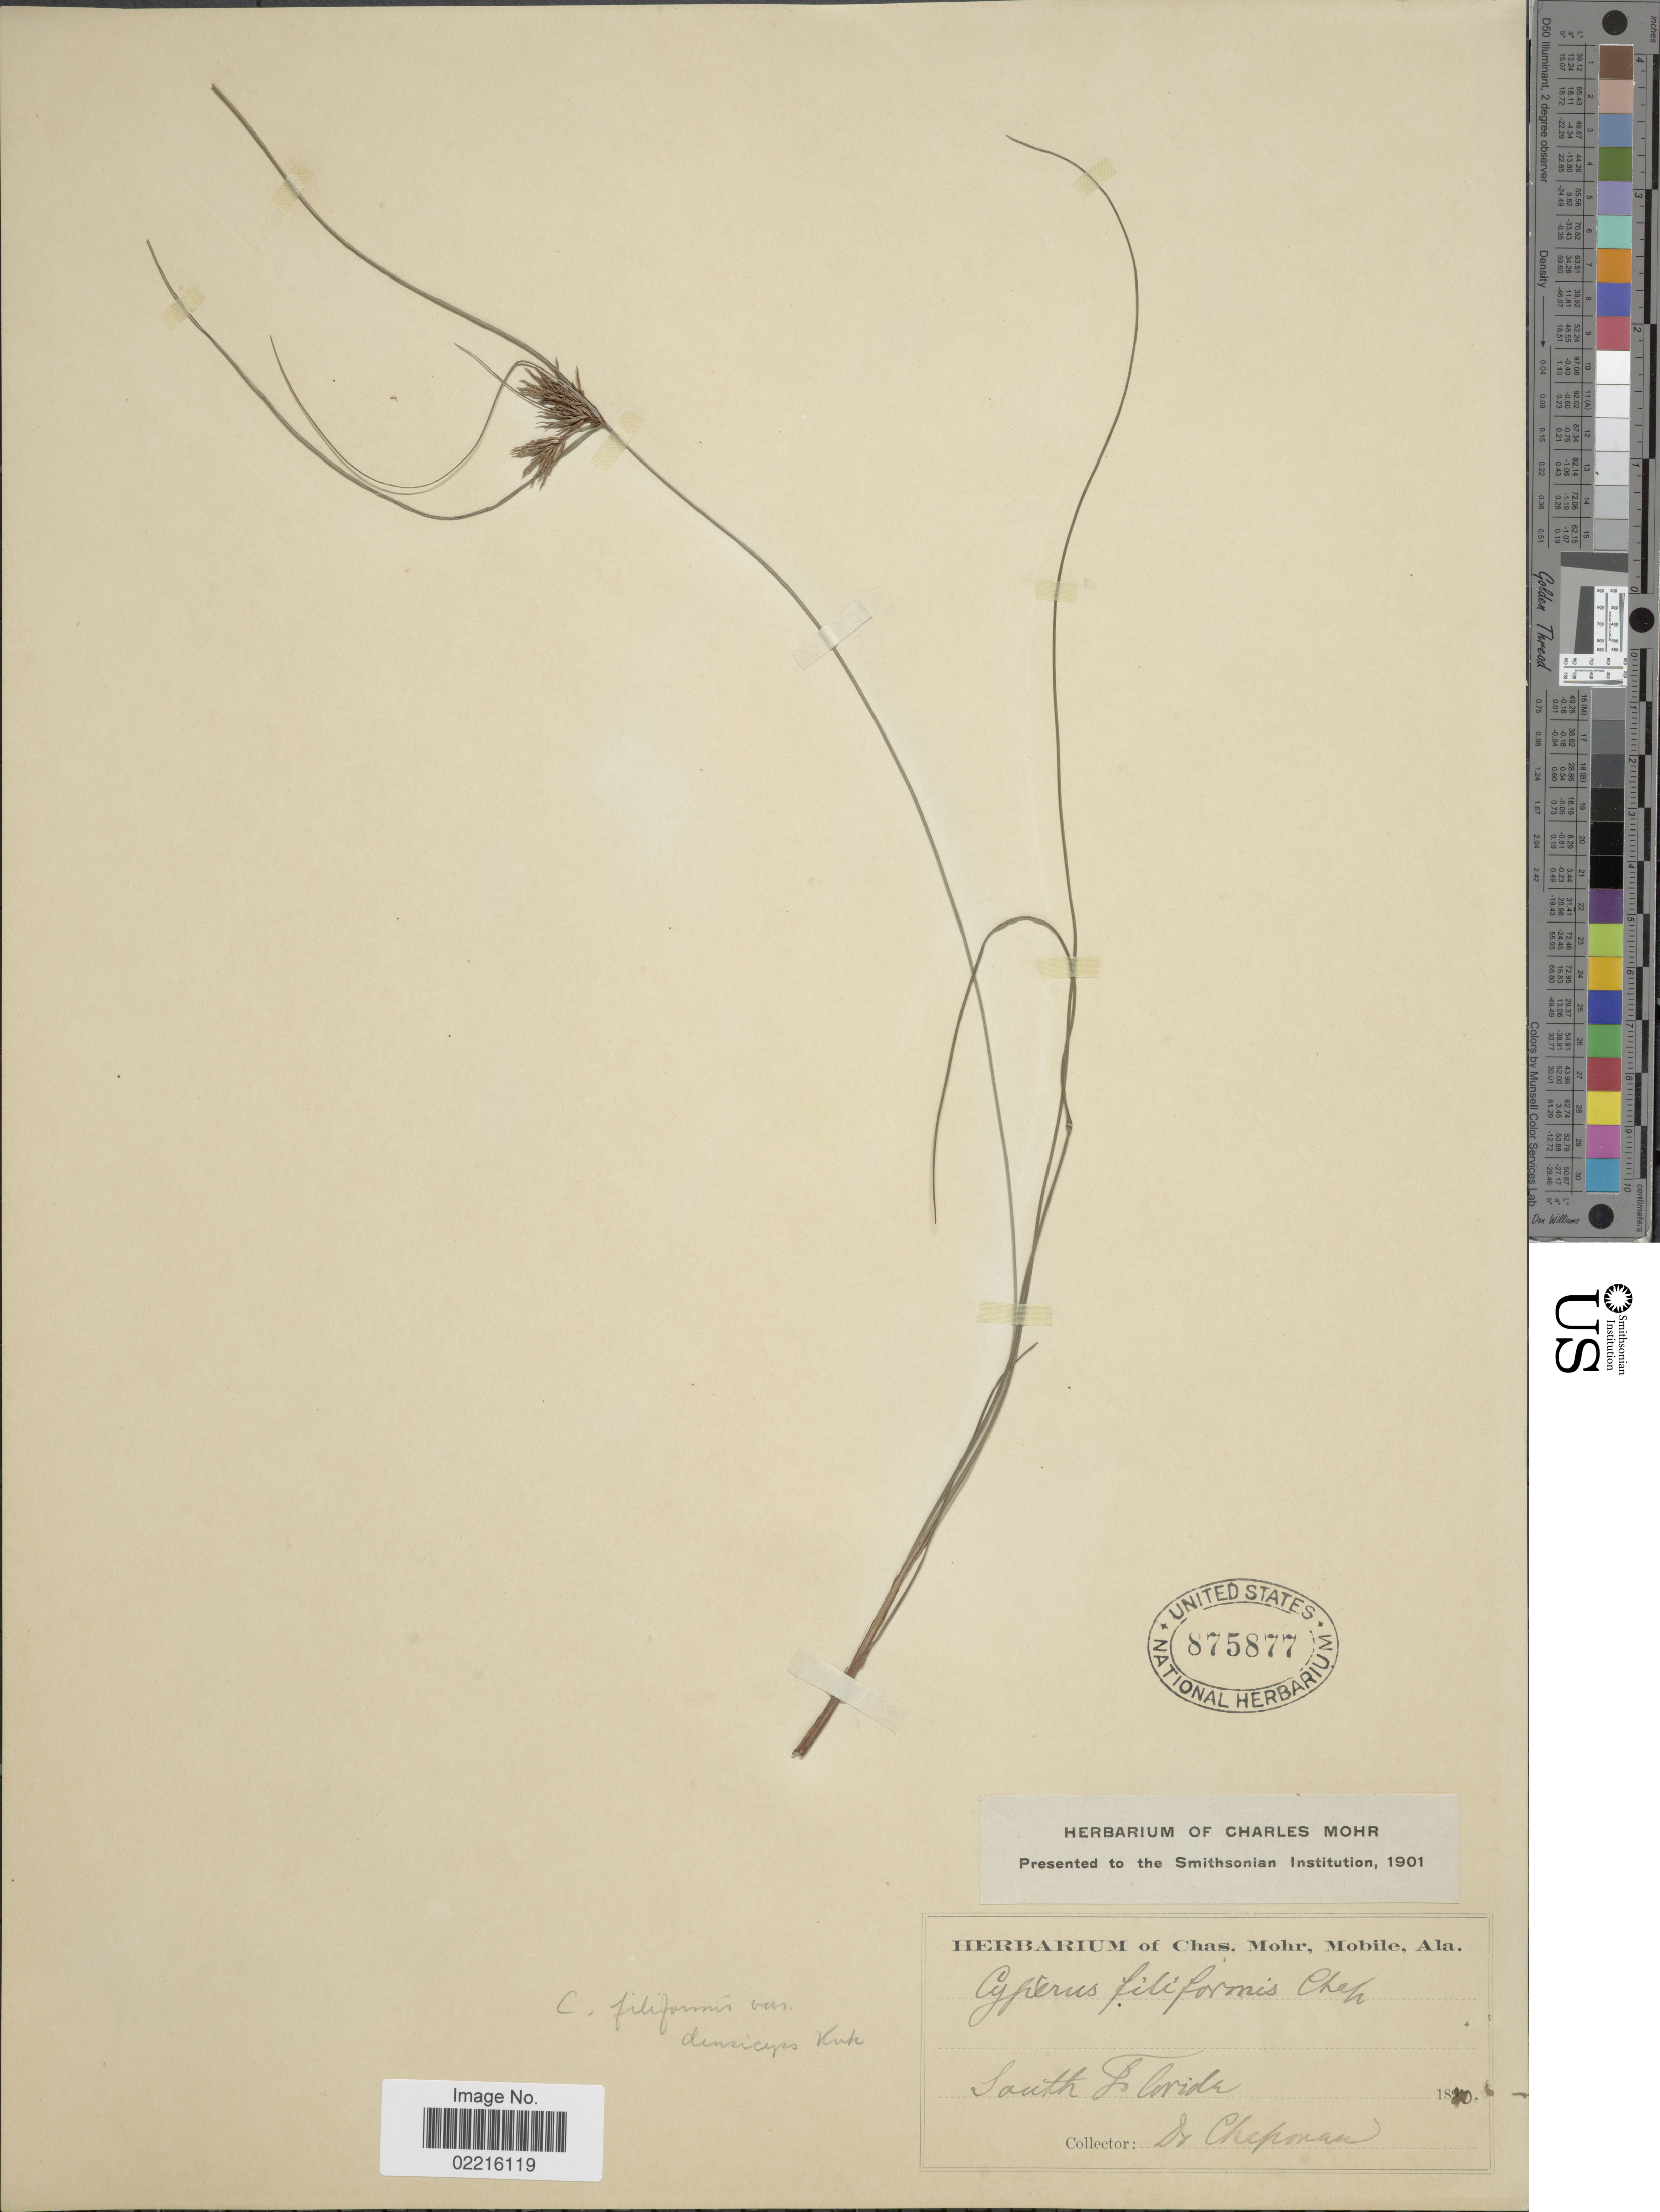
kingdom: Plantae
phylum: Tracheophyta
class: Liliopsida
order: Poales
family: Cyperaceae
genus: Cyperus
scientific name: Cyperus floridanus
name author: Britton in Small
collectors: A. Chapman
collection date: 1880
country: United States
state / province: Florida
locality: South Florida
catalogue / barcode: US 875877